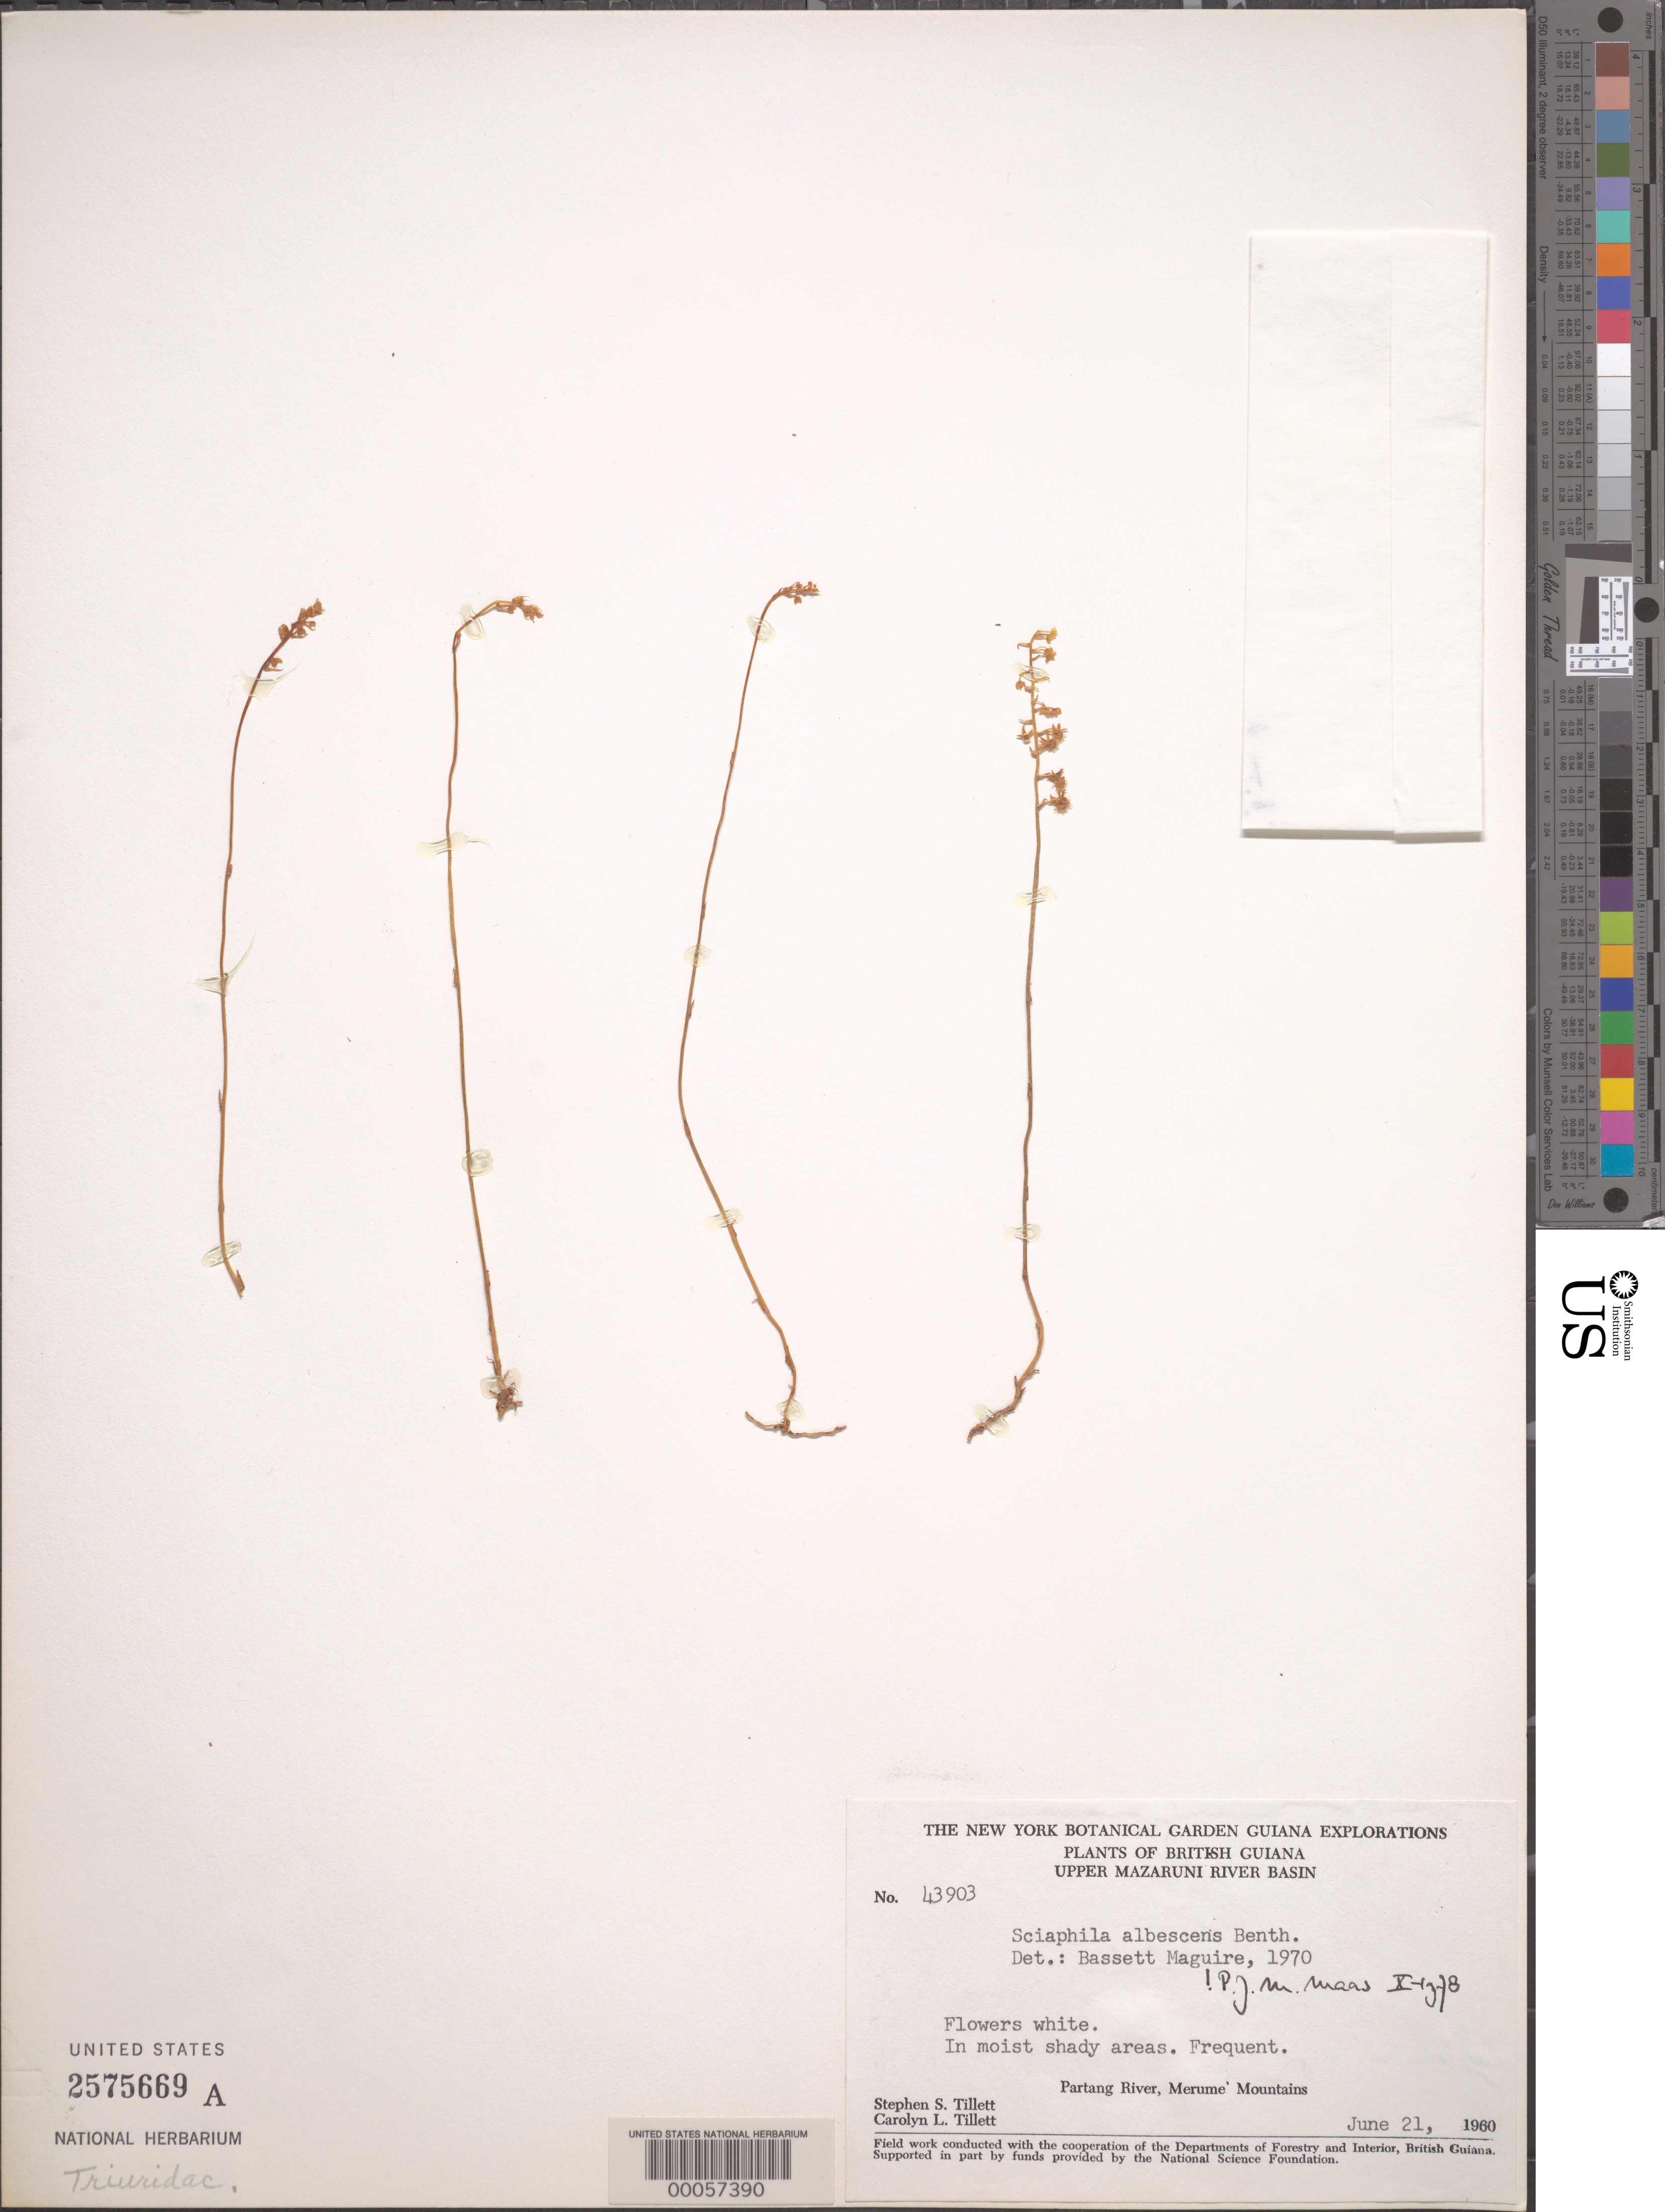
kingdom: Plantae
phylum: Tracheophyta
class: Liliopsida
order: Pandanales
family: Triuridaceae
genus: Sciaphila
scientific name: Sciaphila albescens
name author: Benth.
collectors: B. Maguire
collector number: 43903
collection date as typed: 21 Jun 1960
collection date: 1960-06-21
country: Guyana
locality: Upper mazaruni river basin, partang river, merume mts.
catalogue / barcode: US 2575669A